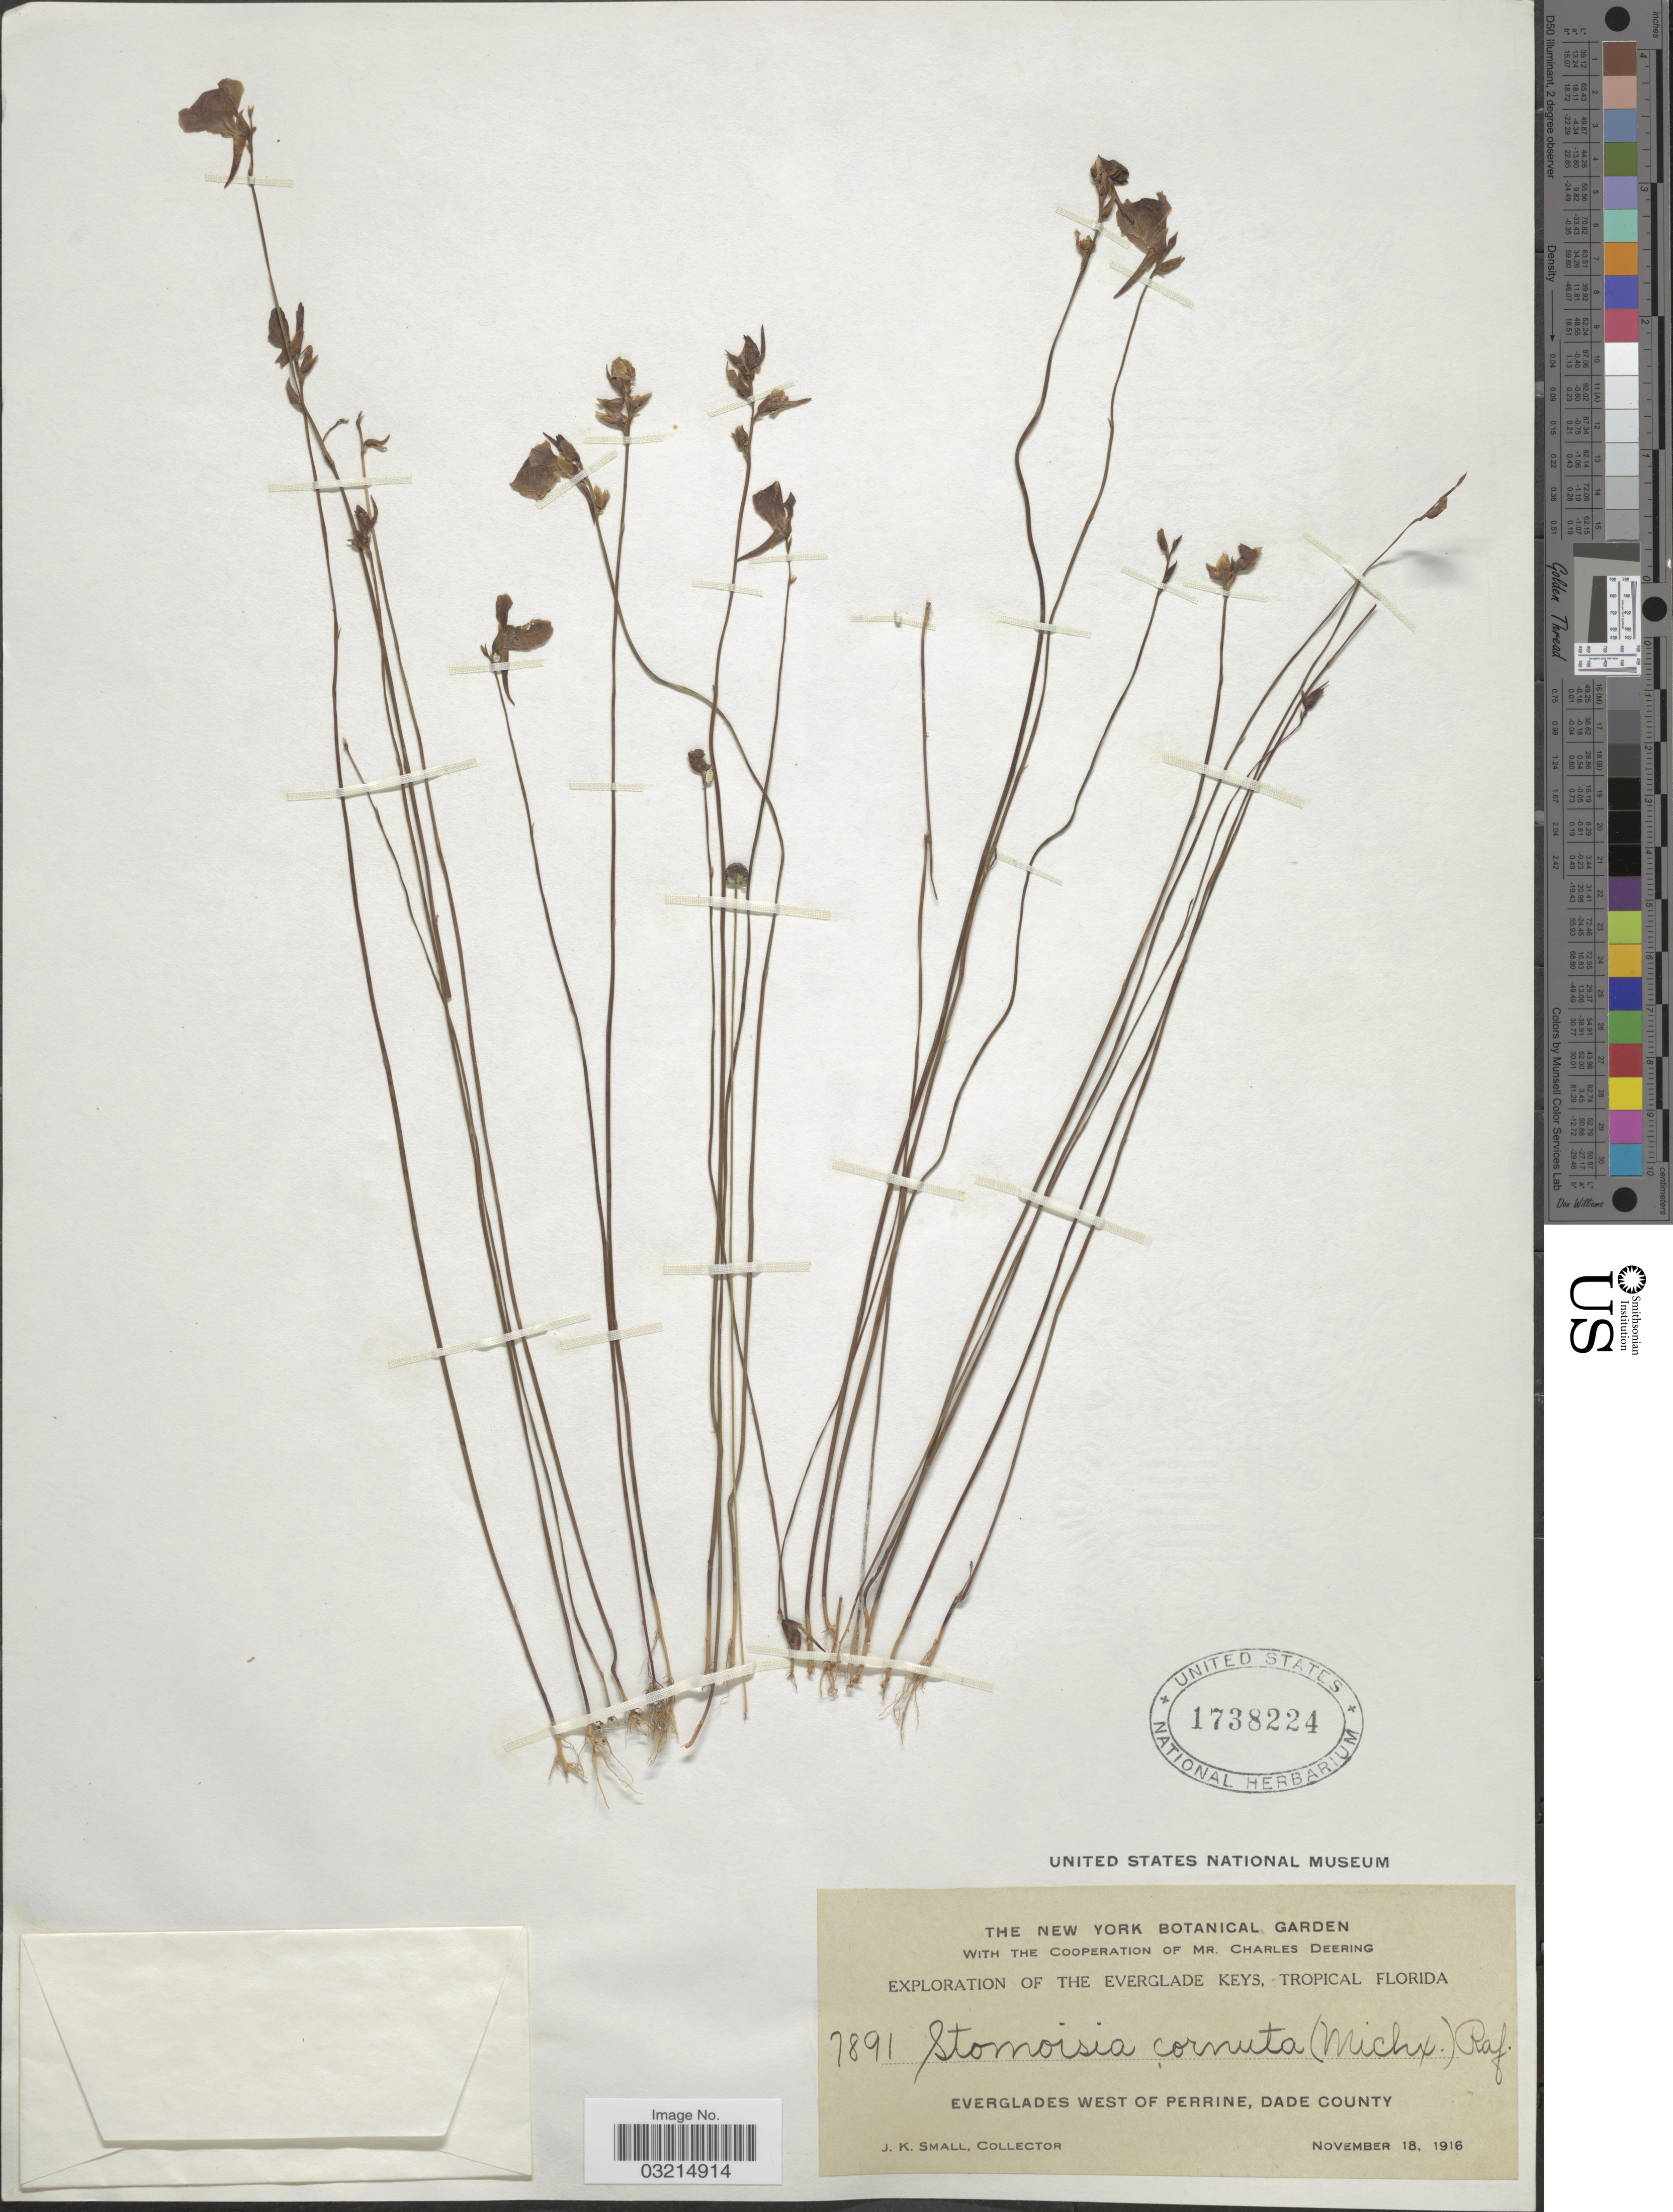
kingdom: Plantae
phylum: Tracheophyta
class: Magnoliopsida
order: Lamiales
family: Lentibulariaceae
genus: Utricularia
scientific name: Utricularia cornuta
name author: Michx.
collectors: J. K. Small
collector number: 7891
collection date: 1916-11-18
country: United States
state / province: Florida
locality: The Everglade Keys, Tropical Florida, Everglades west of Perrine, Dade County.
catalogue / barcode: US 1738224